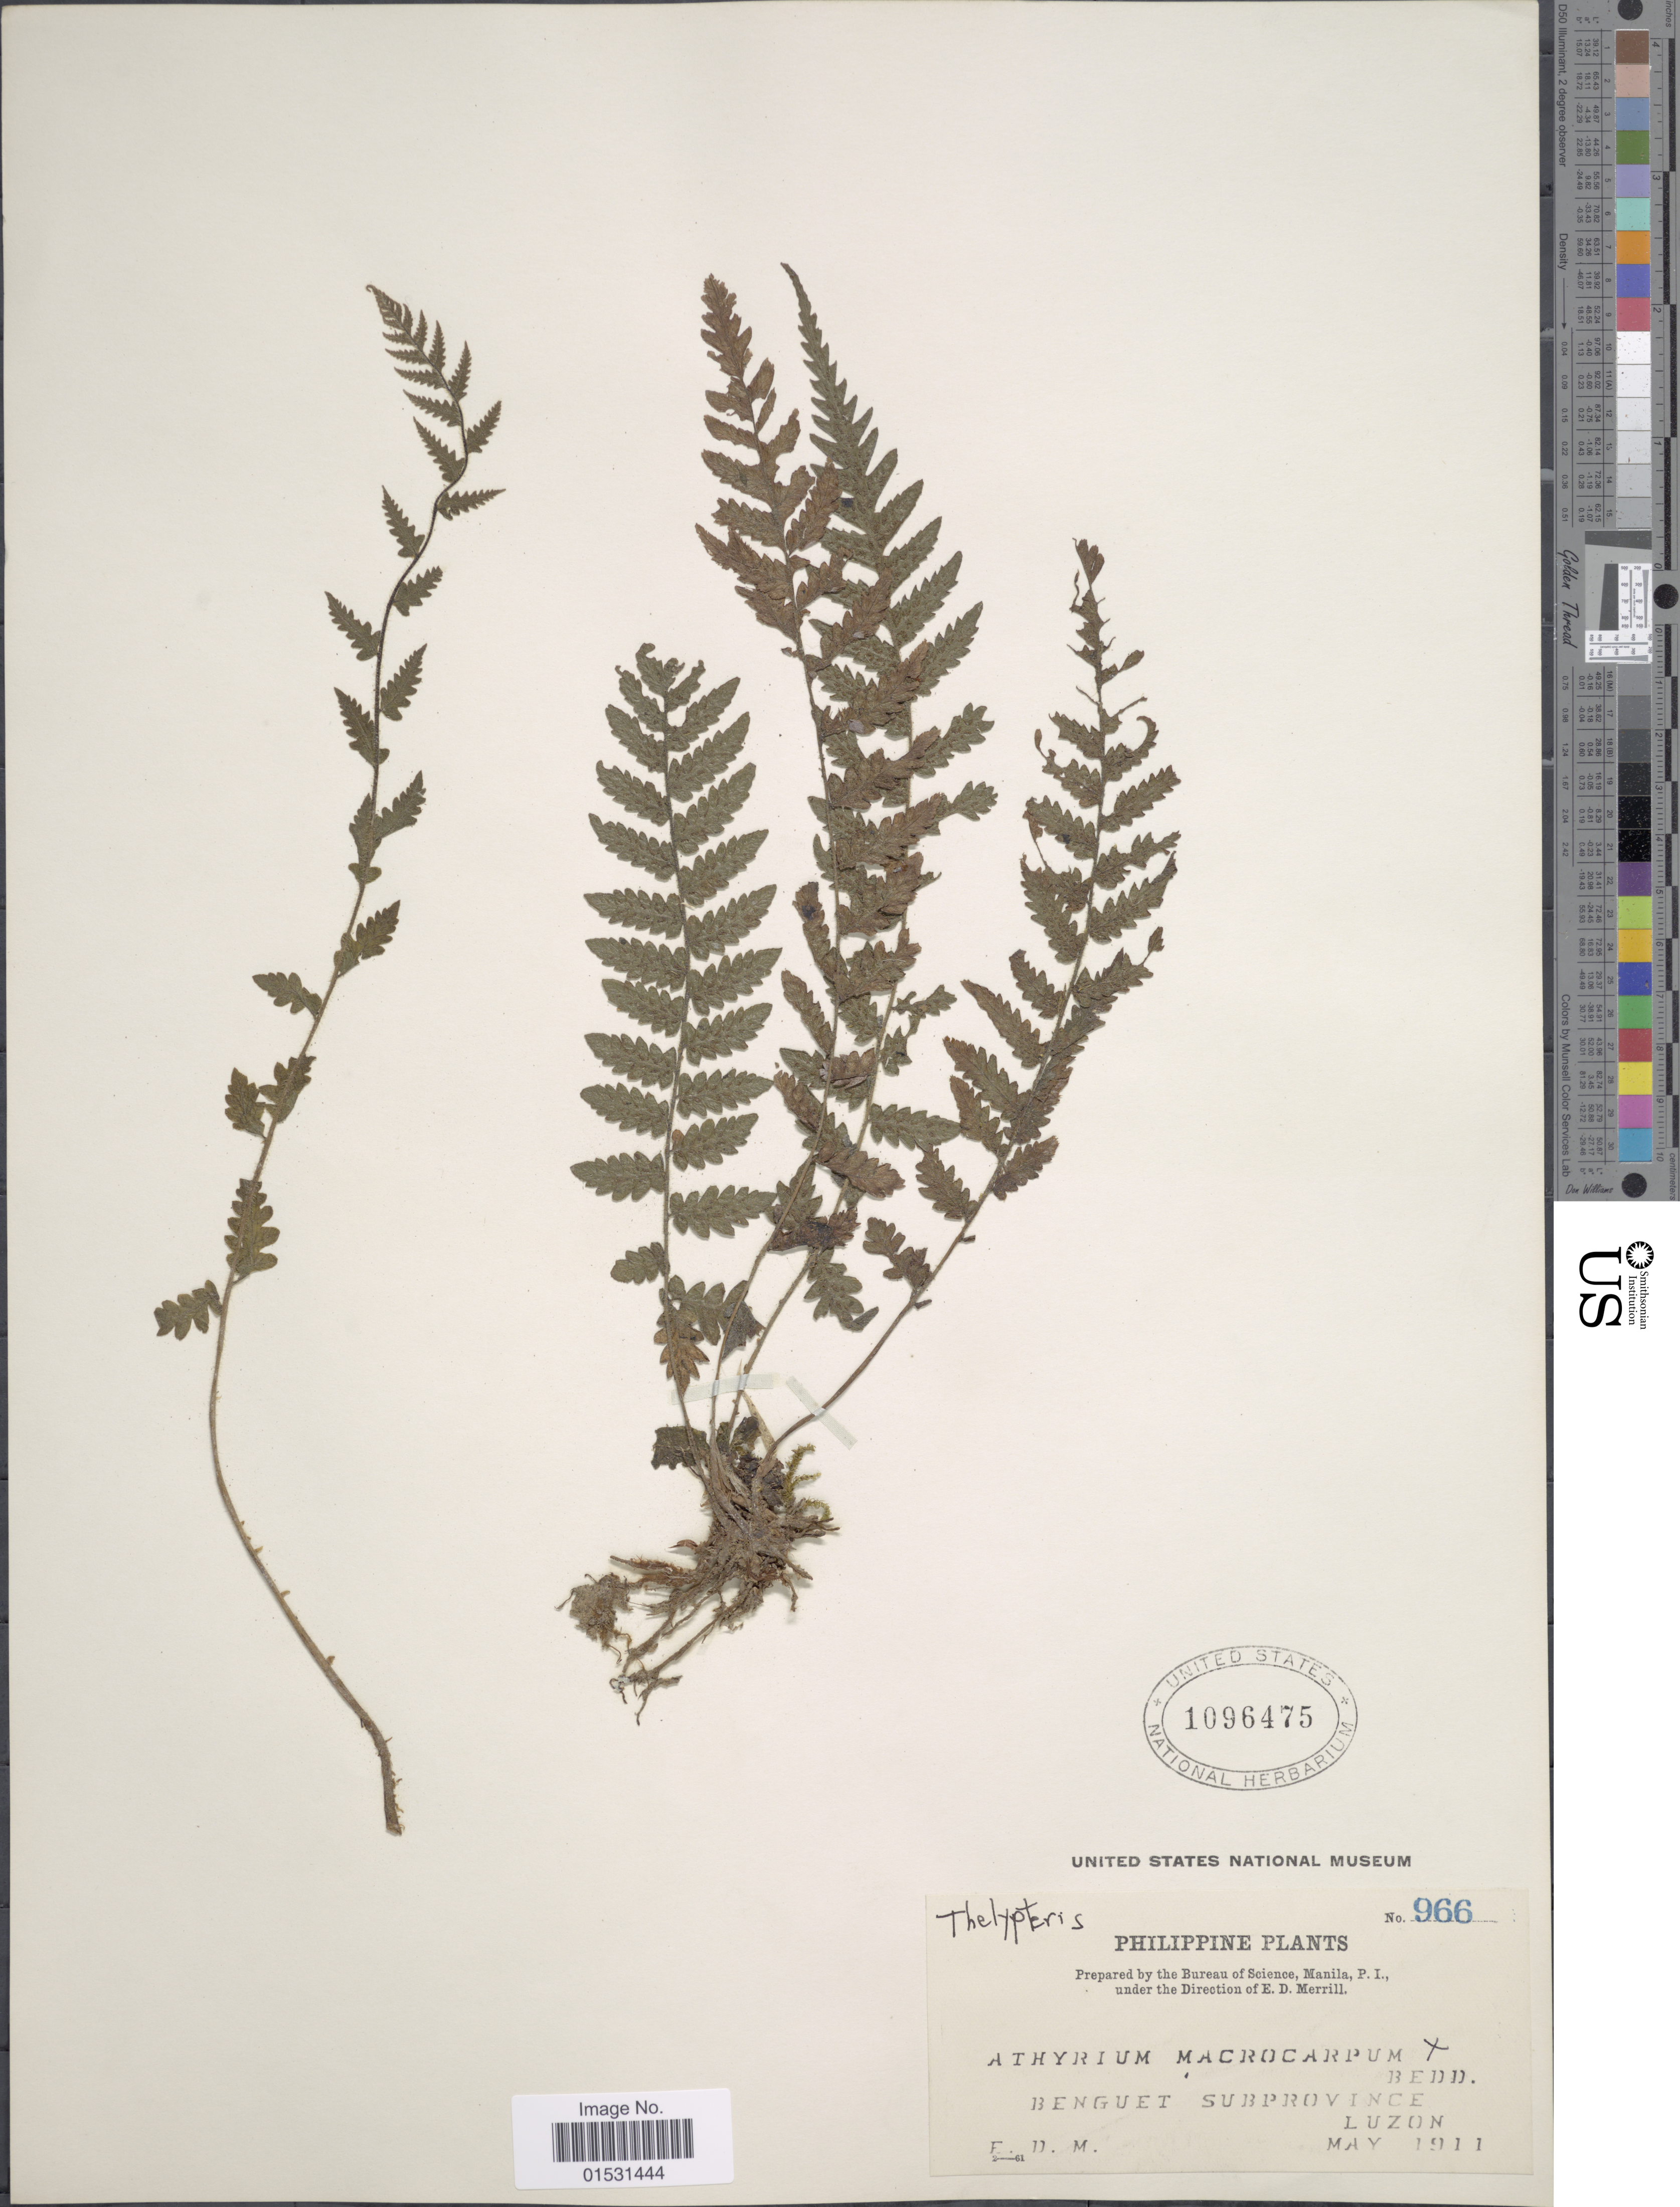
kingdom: Plantae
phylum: Tracheophyta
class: Polypodiopsida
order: Polypodiales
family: Athyriaceae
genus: Athyrium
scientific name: Athyrium macrocarpon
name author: Bedd.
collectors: E. D. Merrill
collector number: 966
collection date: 1911-05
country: Philippines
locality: Benguet Subprovince. Luzon.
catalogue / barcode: US 1096475